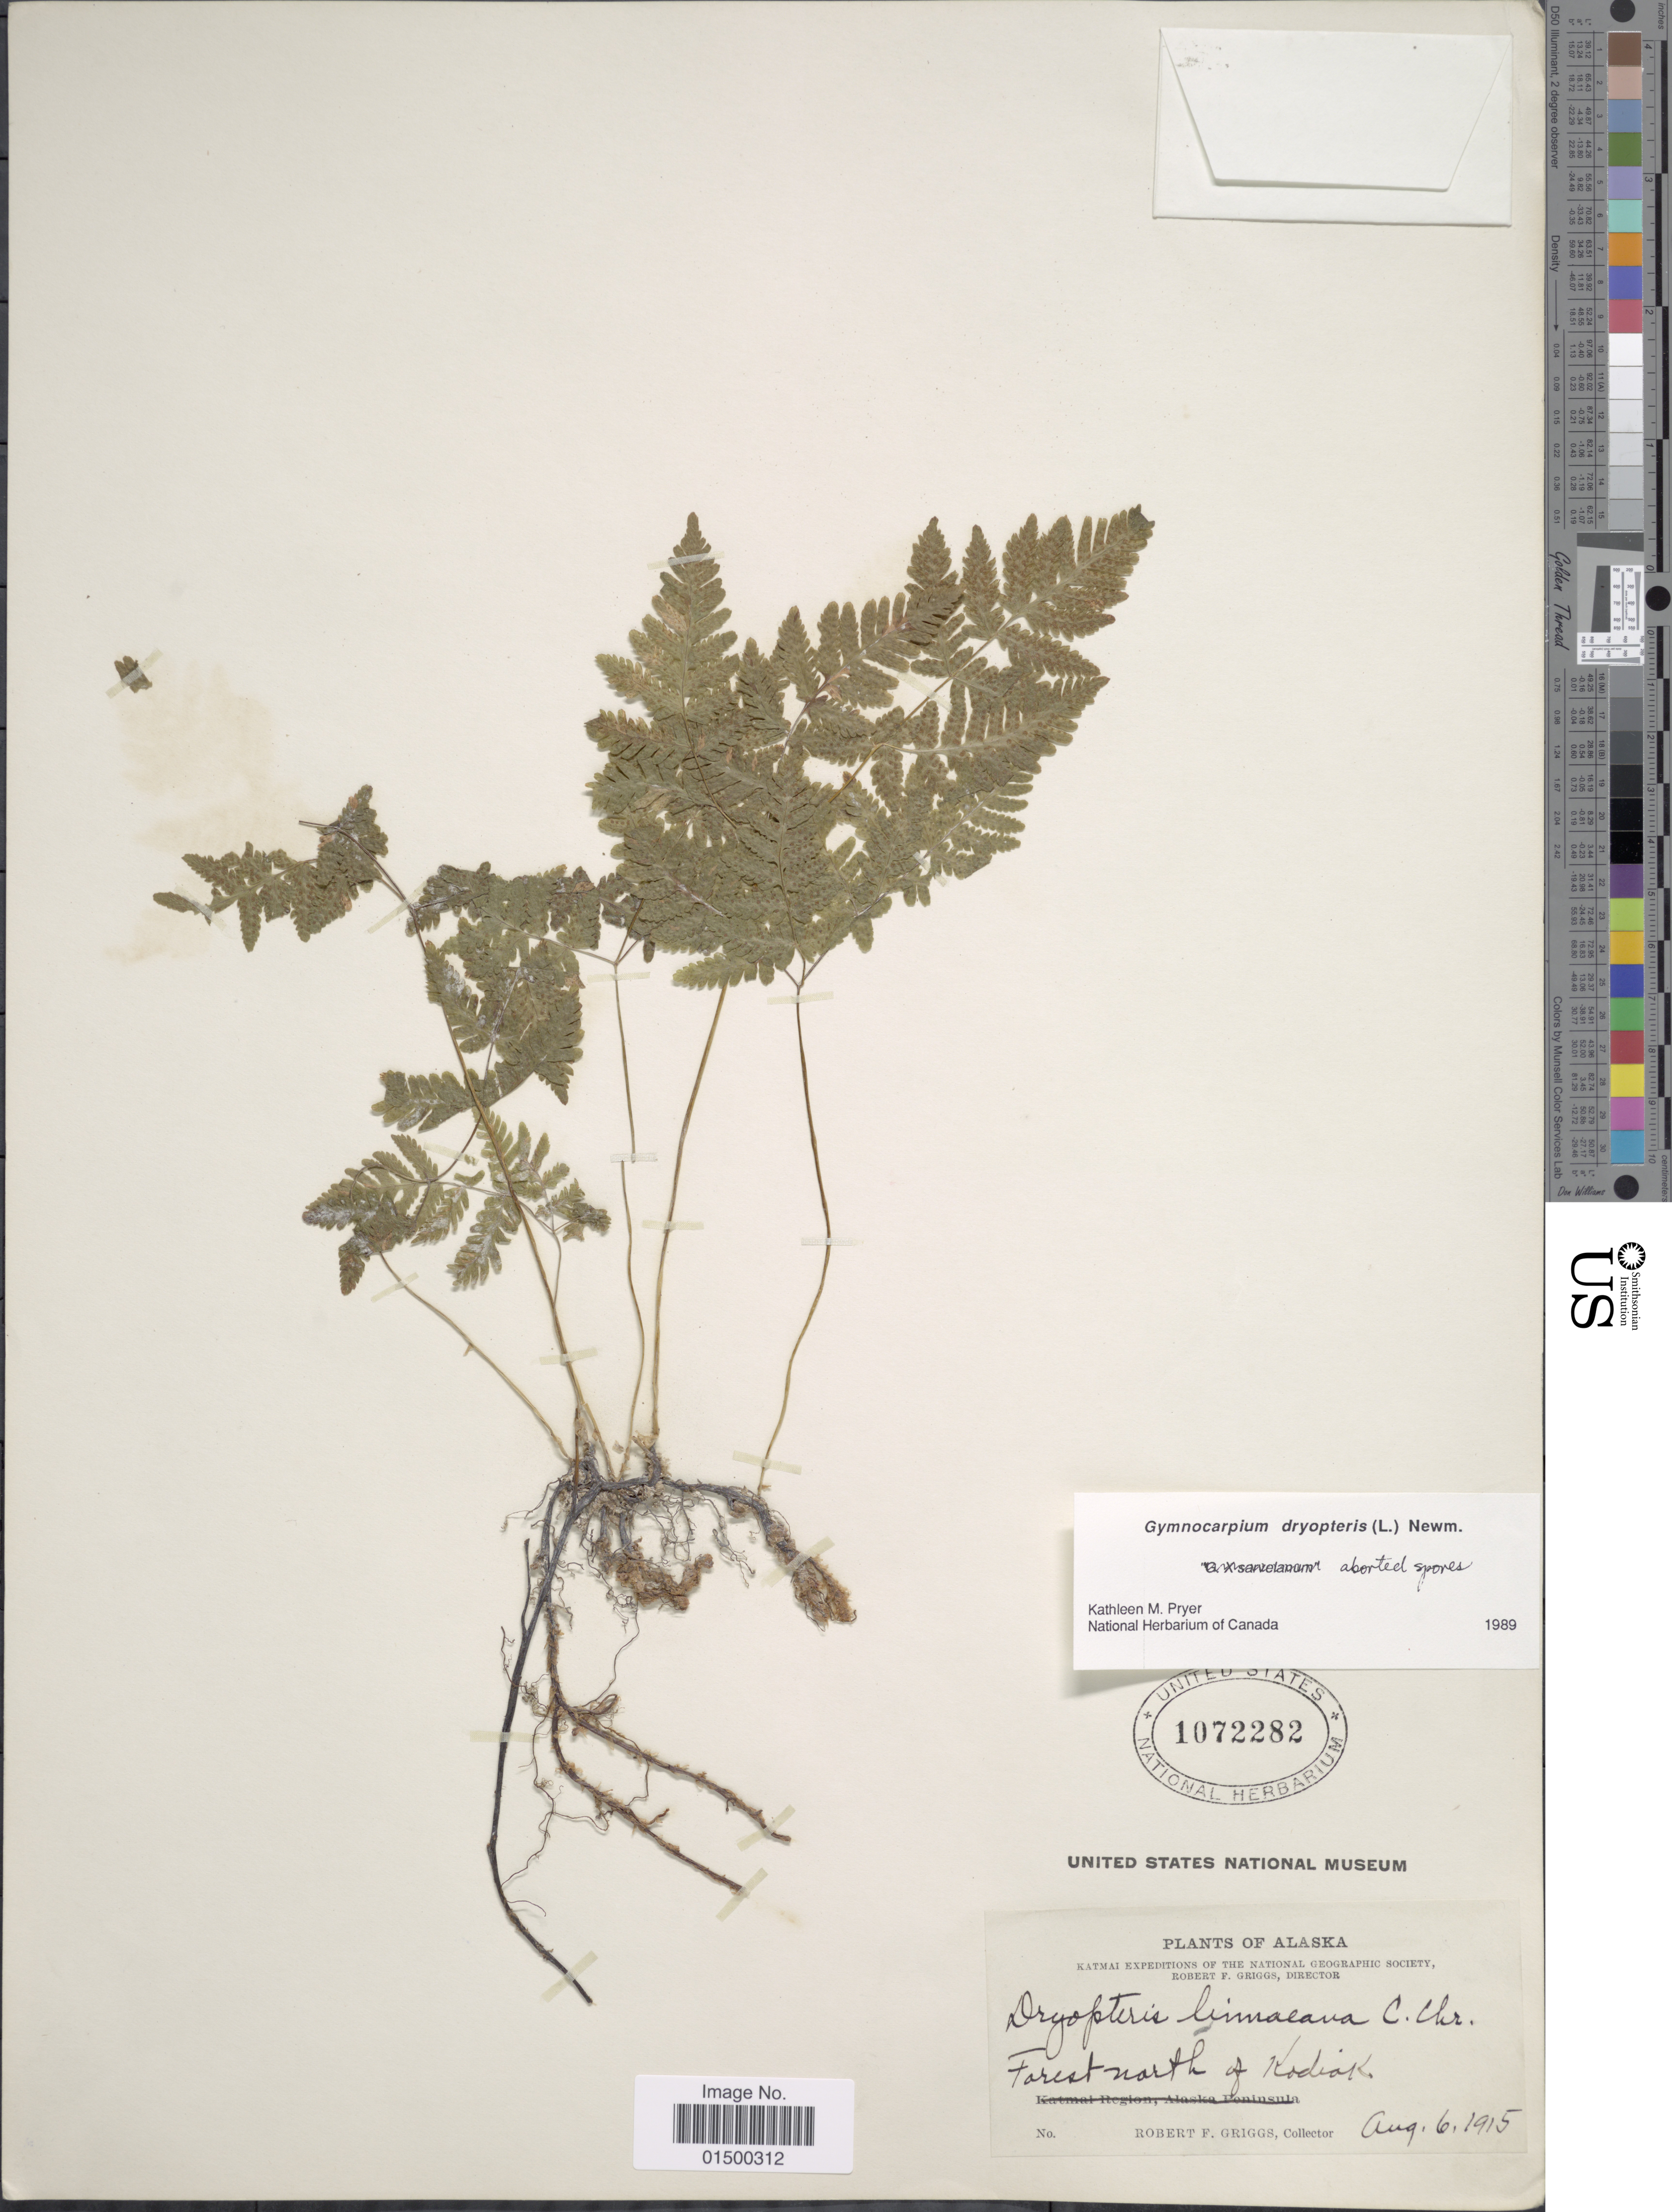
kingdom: Plantae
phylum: Tracheophyta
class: Polypodiopsida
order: Polypodiales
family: Cystopteridaceae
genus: Gymnocarpium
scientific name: Gymnocarpium dryopteris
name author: (L.) Newman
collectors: R. F. Griggs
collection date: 1915-08-06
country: United States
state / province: Alaska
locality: Katmai. Forest North of Kodiak.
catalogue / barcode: US 1072282